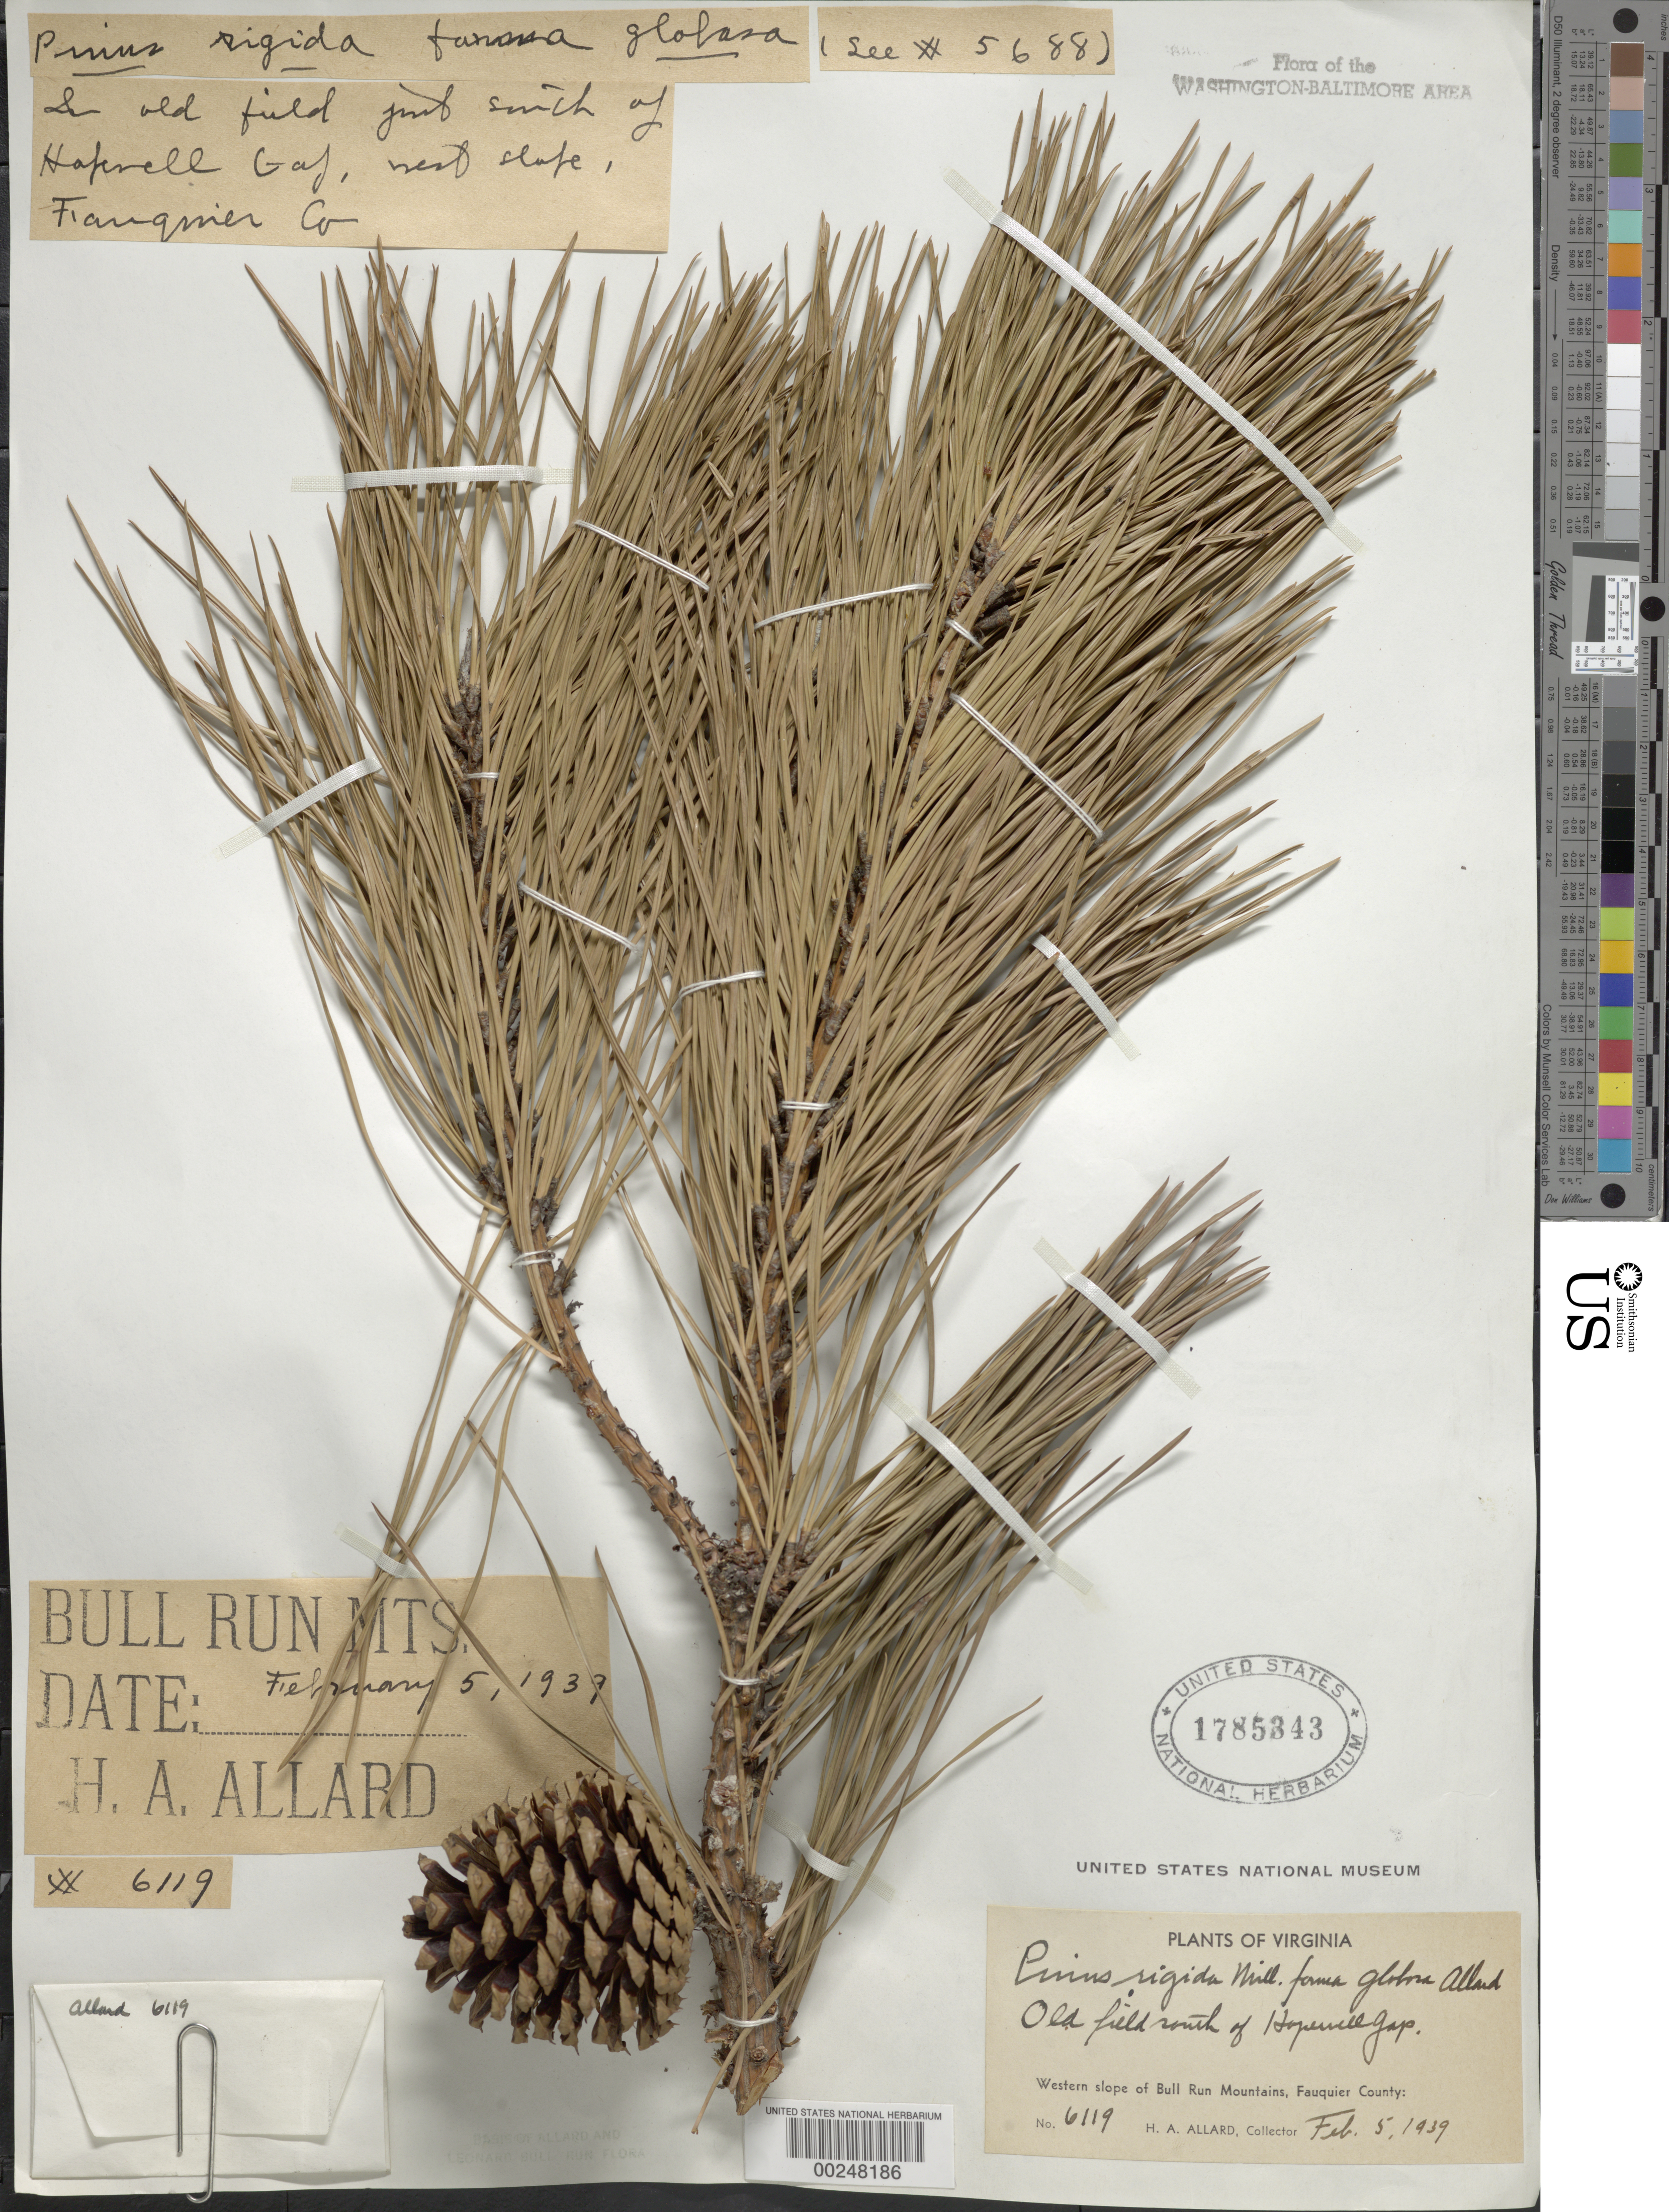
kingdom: Plantae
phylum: Tracheophyta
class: Pinopsida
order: Pinales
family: Pinaceae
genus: Pinus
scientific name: Pinus rigida f. globosa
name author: H.A. Allard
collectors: H. A. Allard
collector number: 6119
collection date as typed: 05 Feb 1939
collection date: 1939-02-05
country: United States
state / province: Virginia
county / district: Fauquier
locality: South of Hopewell Gap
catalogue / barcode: US 1785343